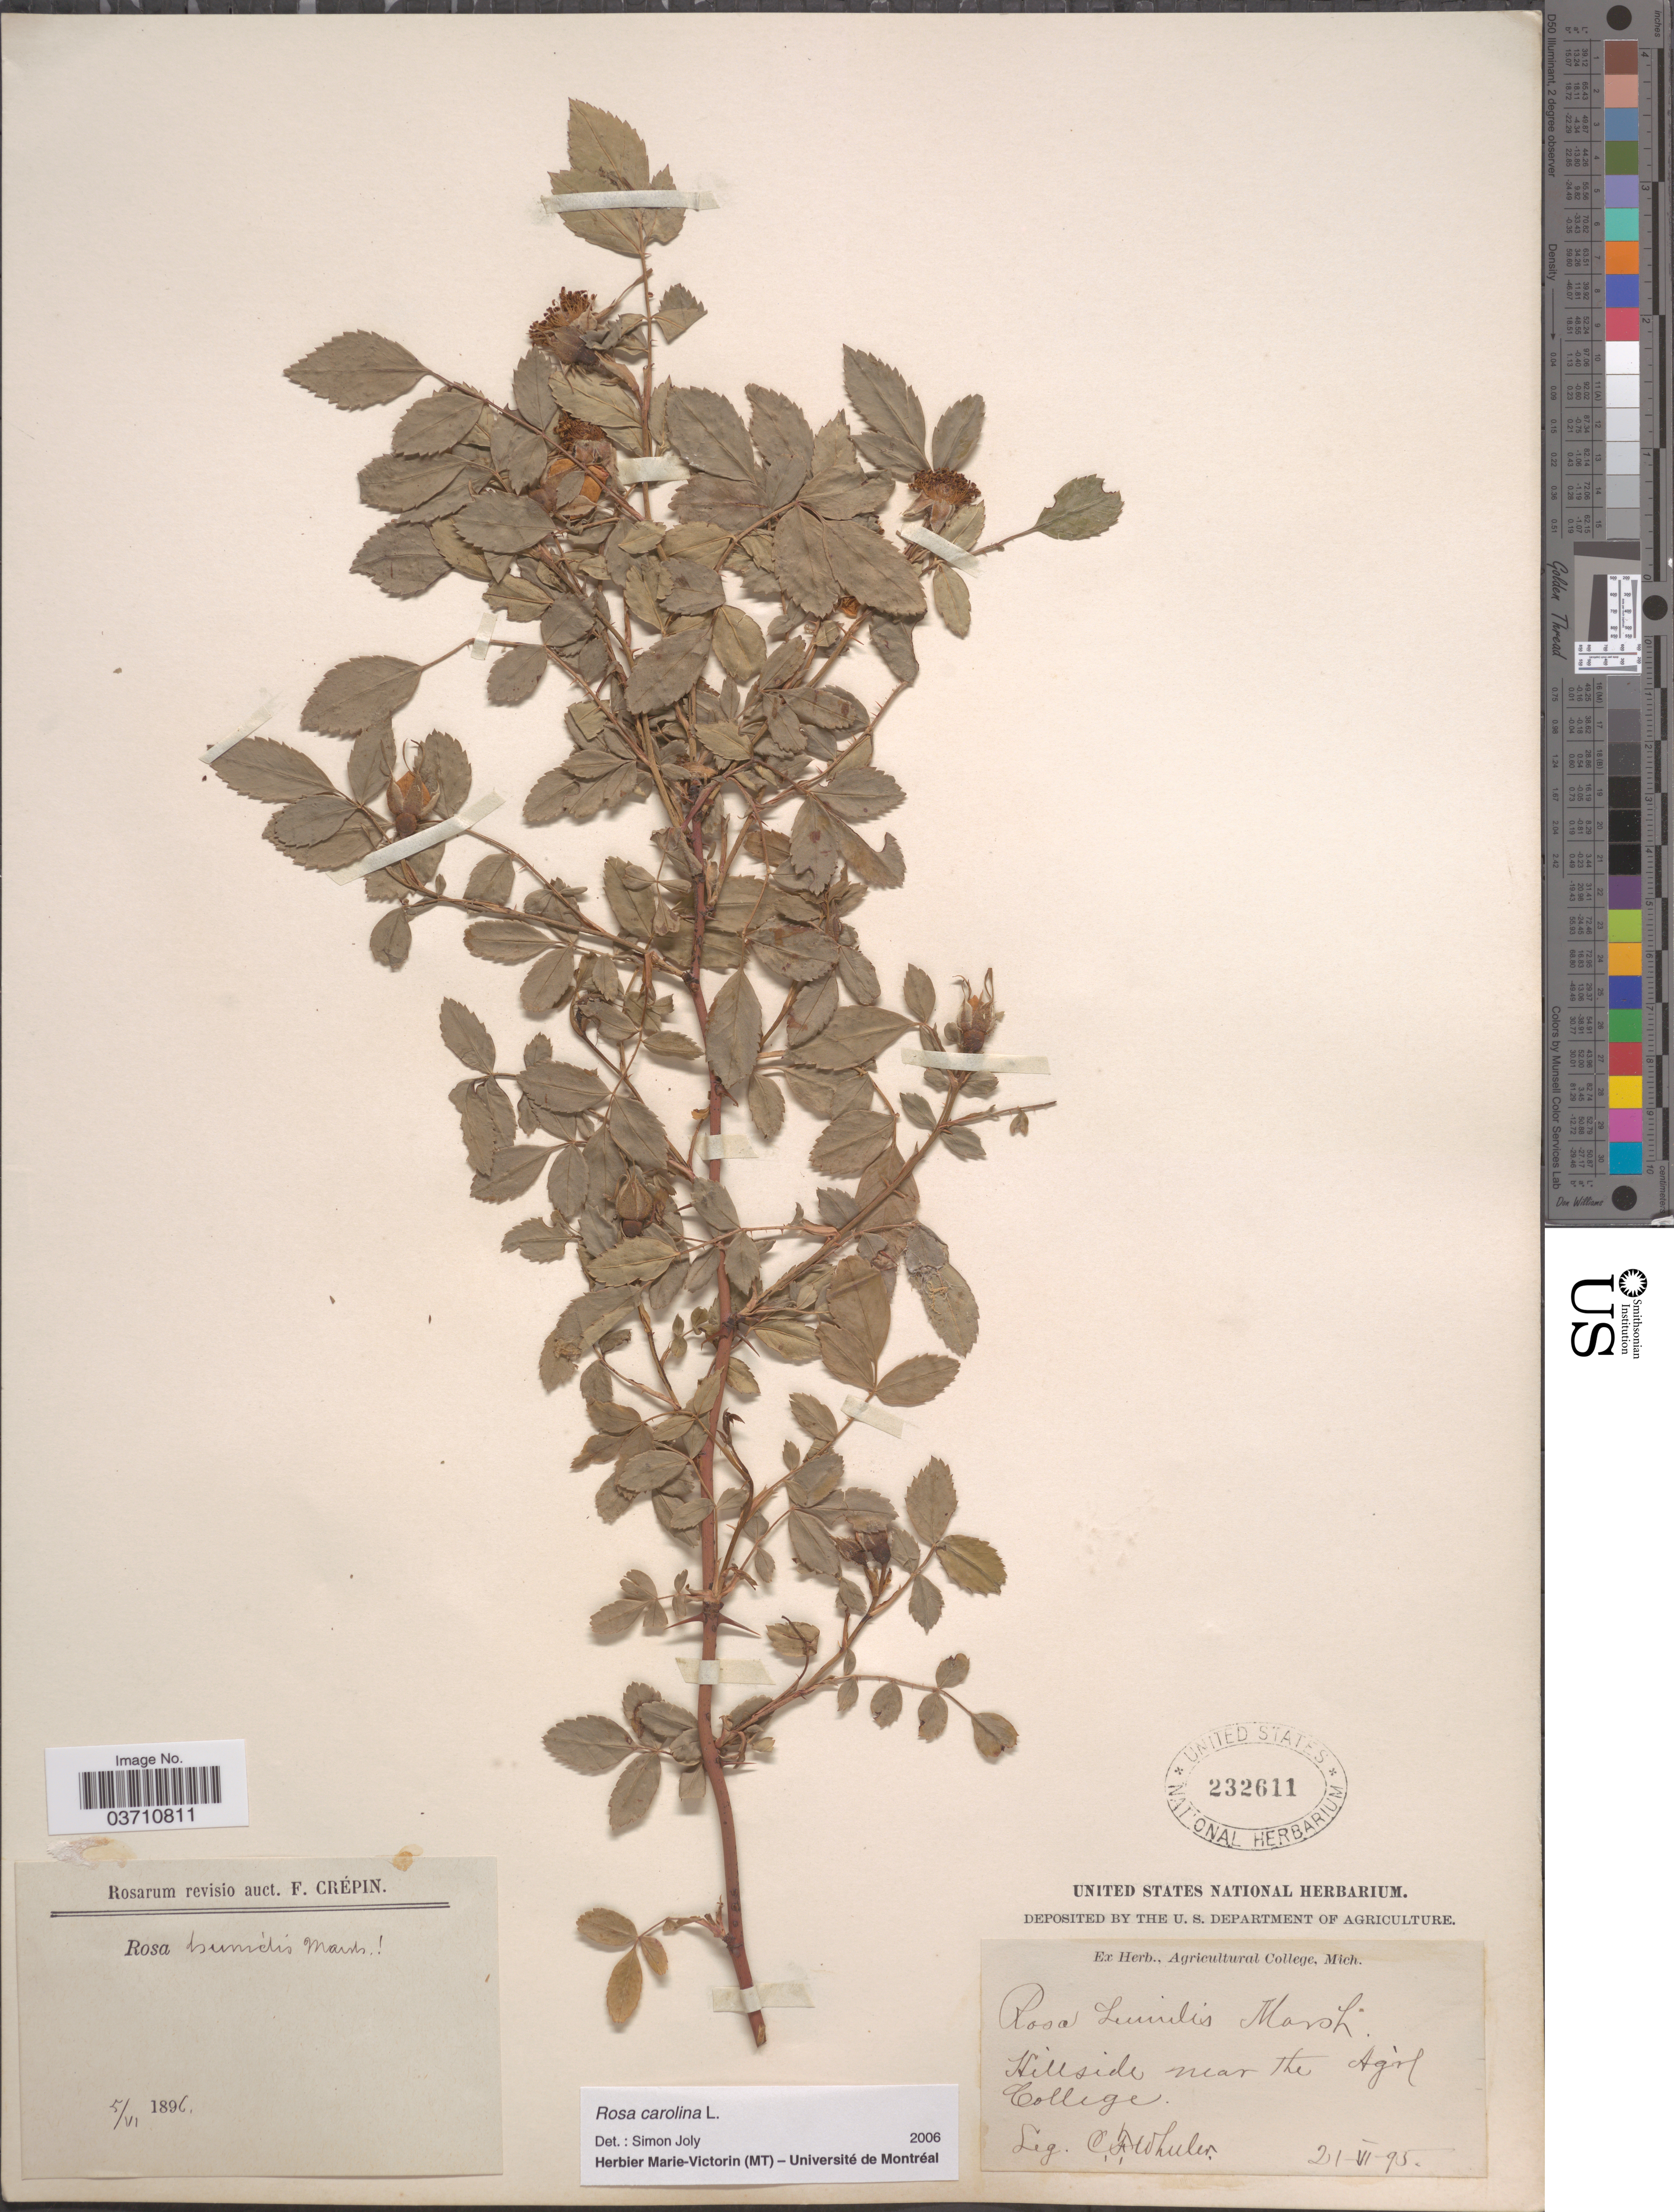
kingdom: Plantae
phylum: Tracheophyta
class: Magnoliopsida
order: Rosales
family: Rosaceae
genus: Rosa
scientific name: Rosa carolina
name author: L.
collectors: C. Wheeler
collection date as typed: Transcribed d/m/y: 21/6/95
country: United States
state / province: Michigan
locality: Hillside near the Agric. College.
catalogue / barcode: US 232611